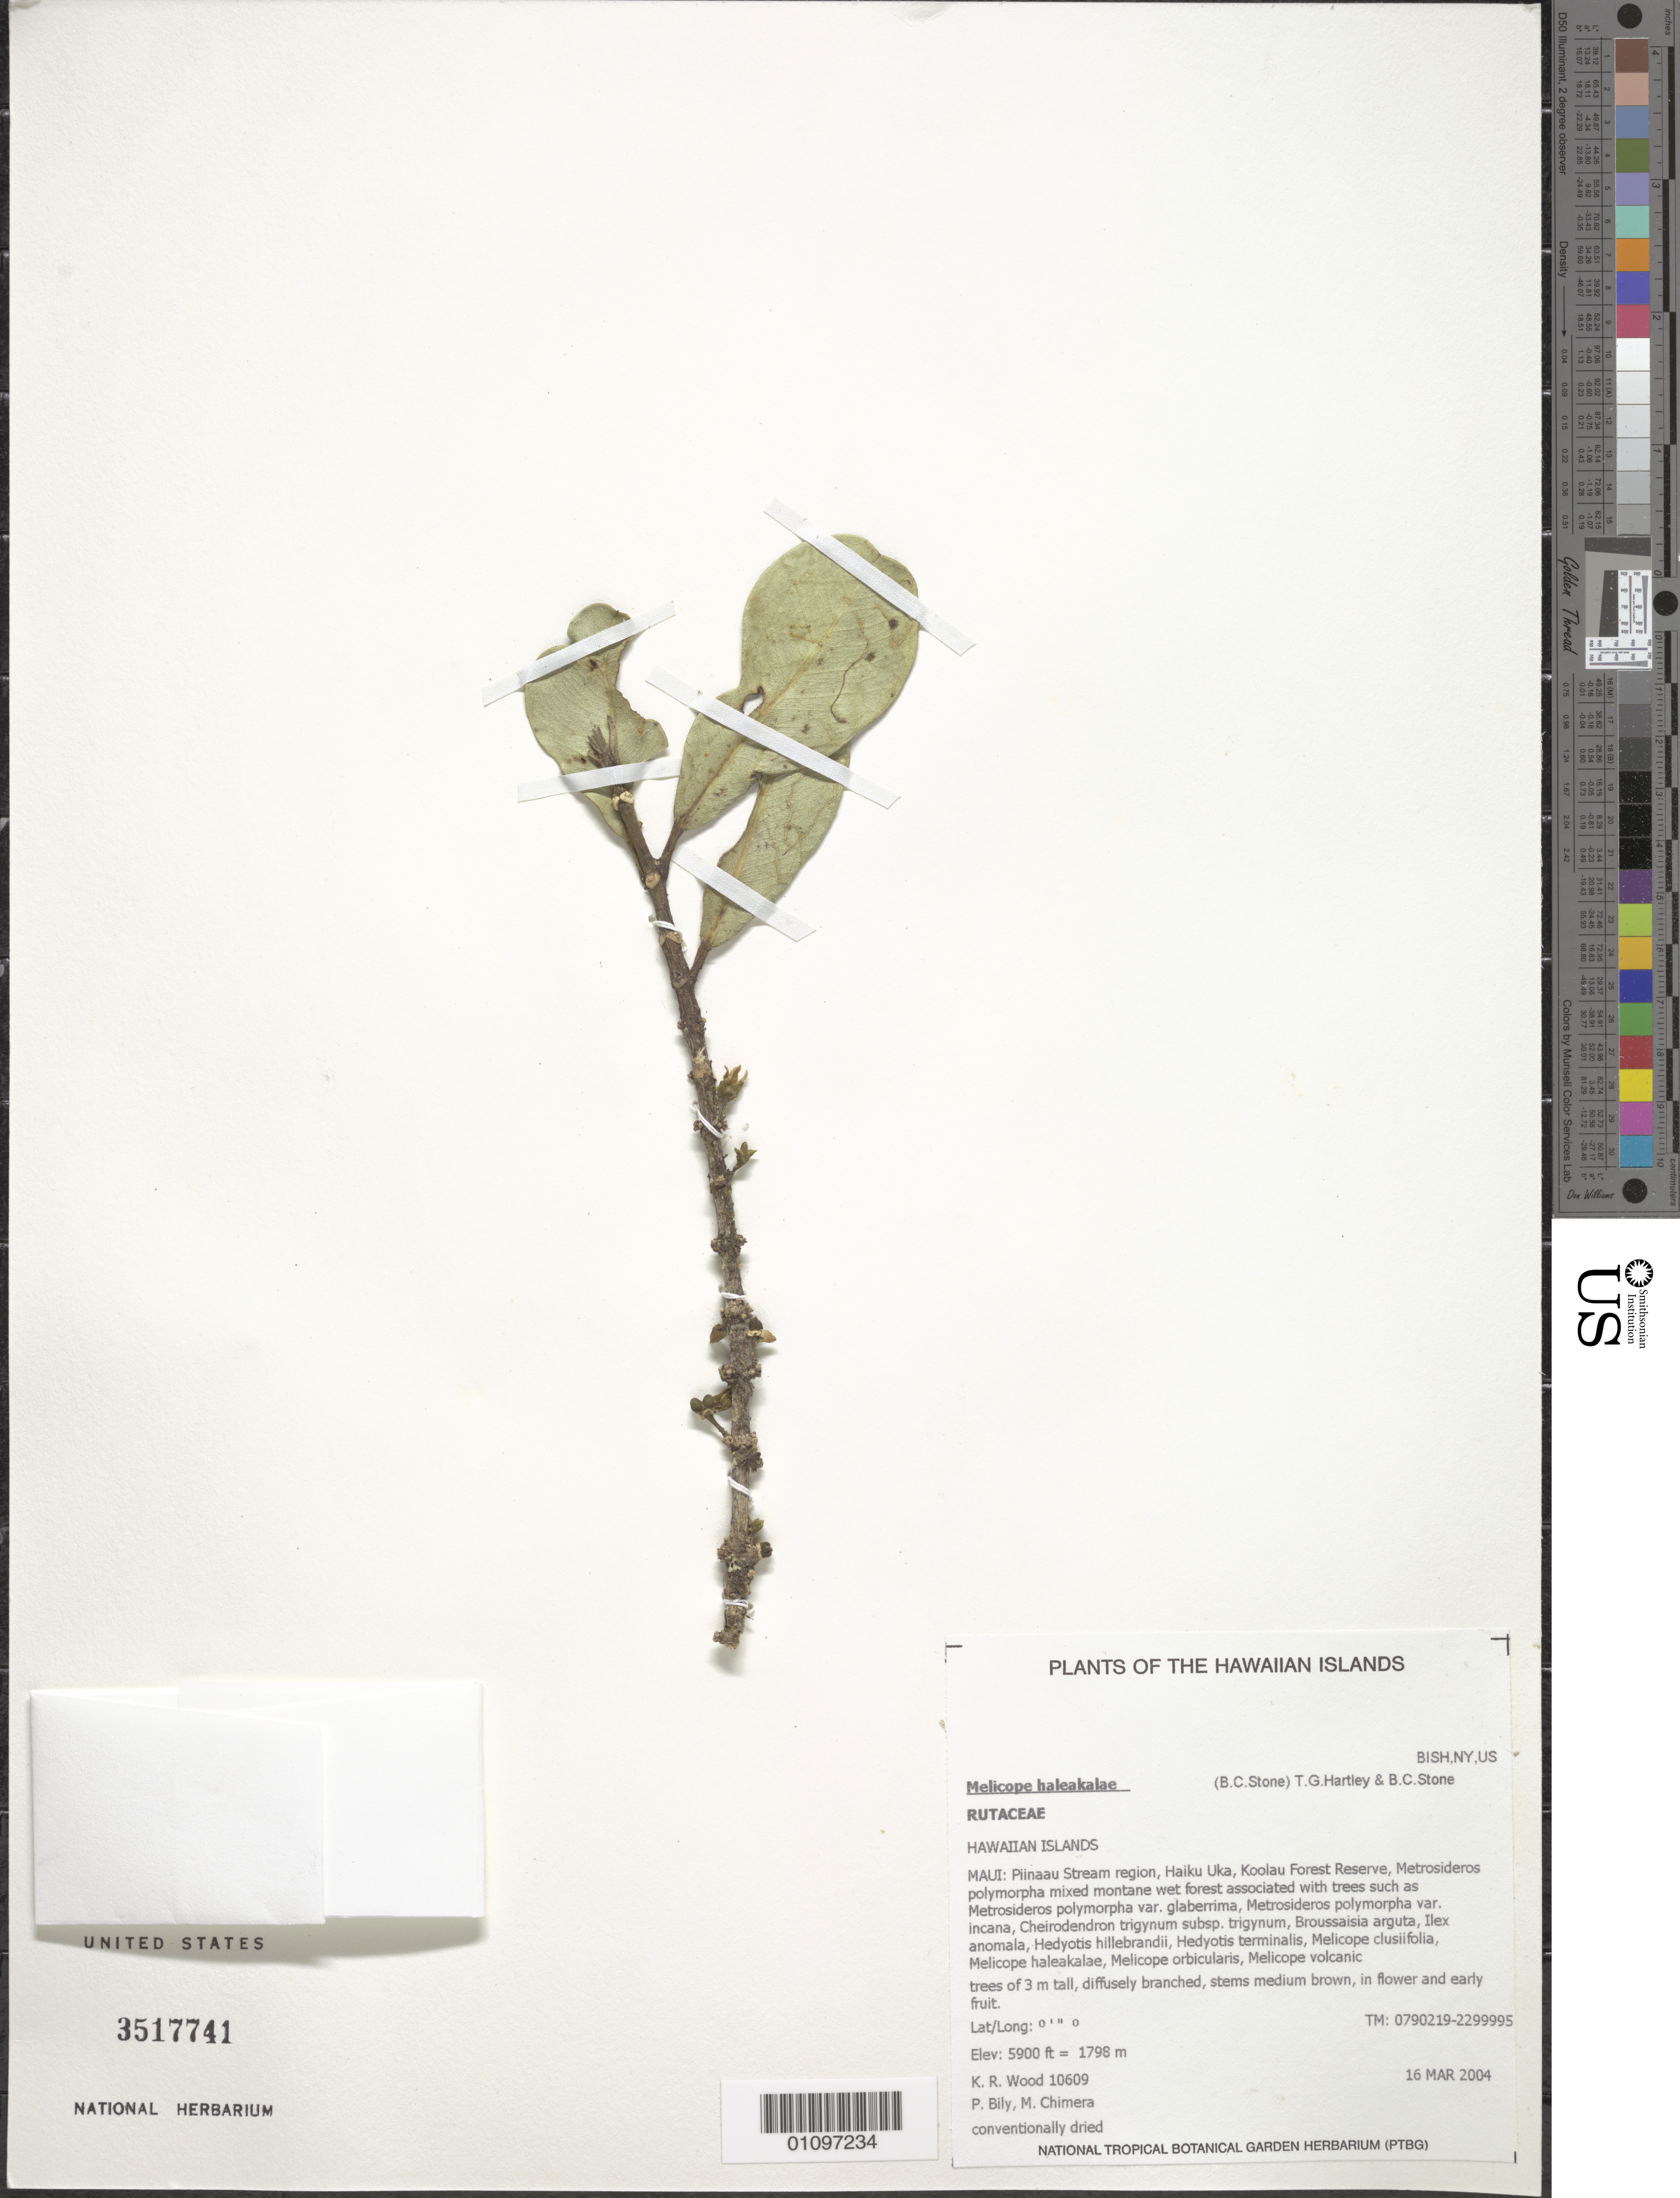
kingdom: Plantae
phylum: Tracheophyta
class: Magnoliopsida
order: Sapindales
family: Rutaceae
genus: Melicope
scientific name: Melicope haleakalae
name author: (B.C. Stone) T.G. Hartley & B.C. Stone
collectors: K. R. Wood, P. Bily & M. Chimera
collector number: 10609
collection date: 2004-03-16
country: United States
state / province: Hawaii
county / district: Maui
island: Maui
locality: Piinaau Stream region, Haiku Uka, Koolau Forest Reserve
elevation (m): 1798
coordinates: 0790219, 2299995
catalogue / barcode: US 3517741